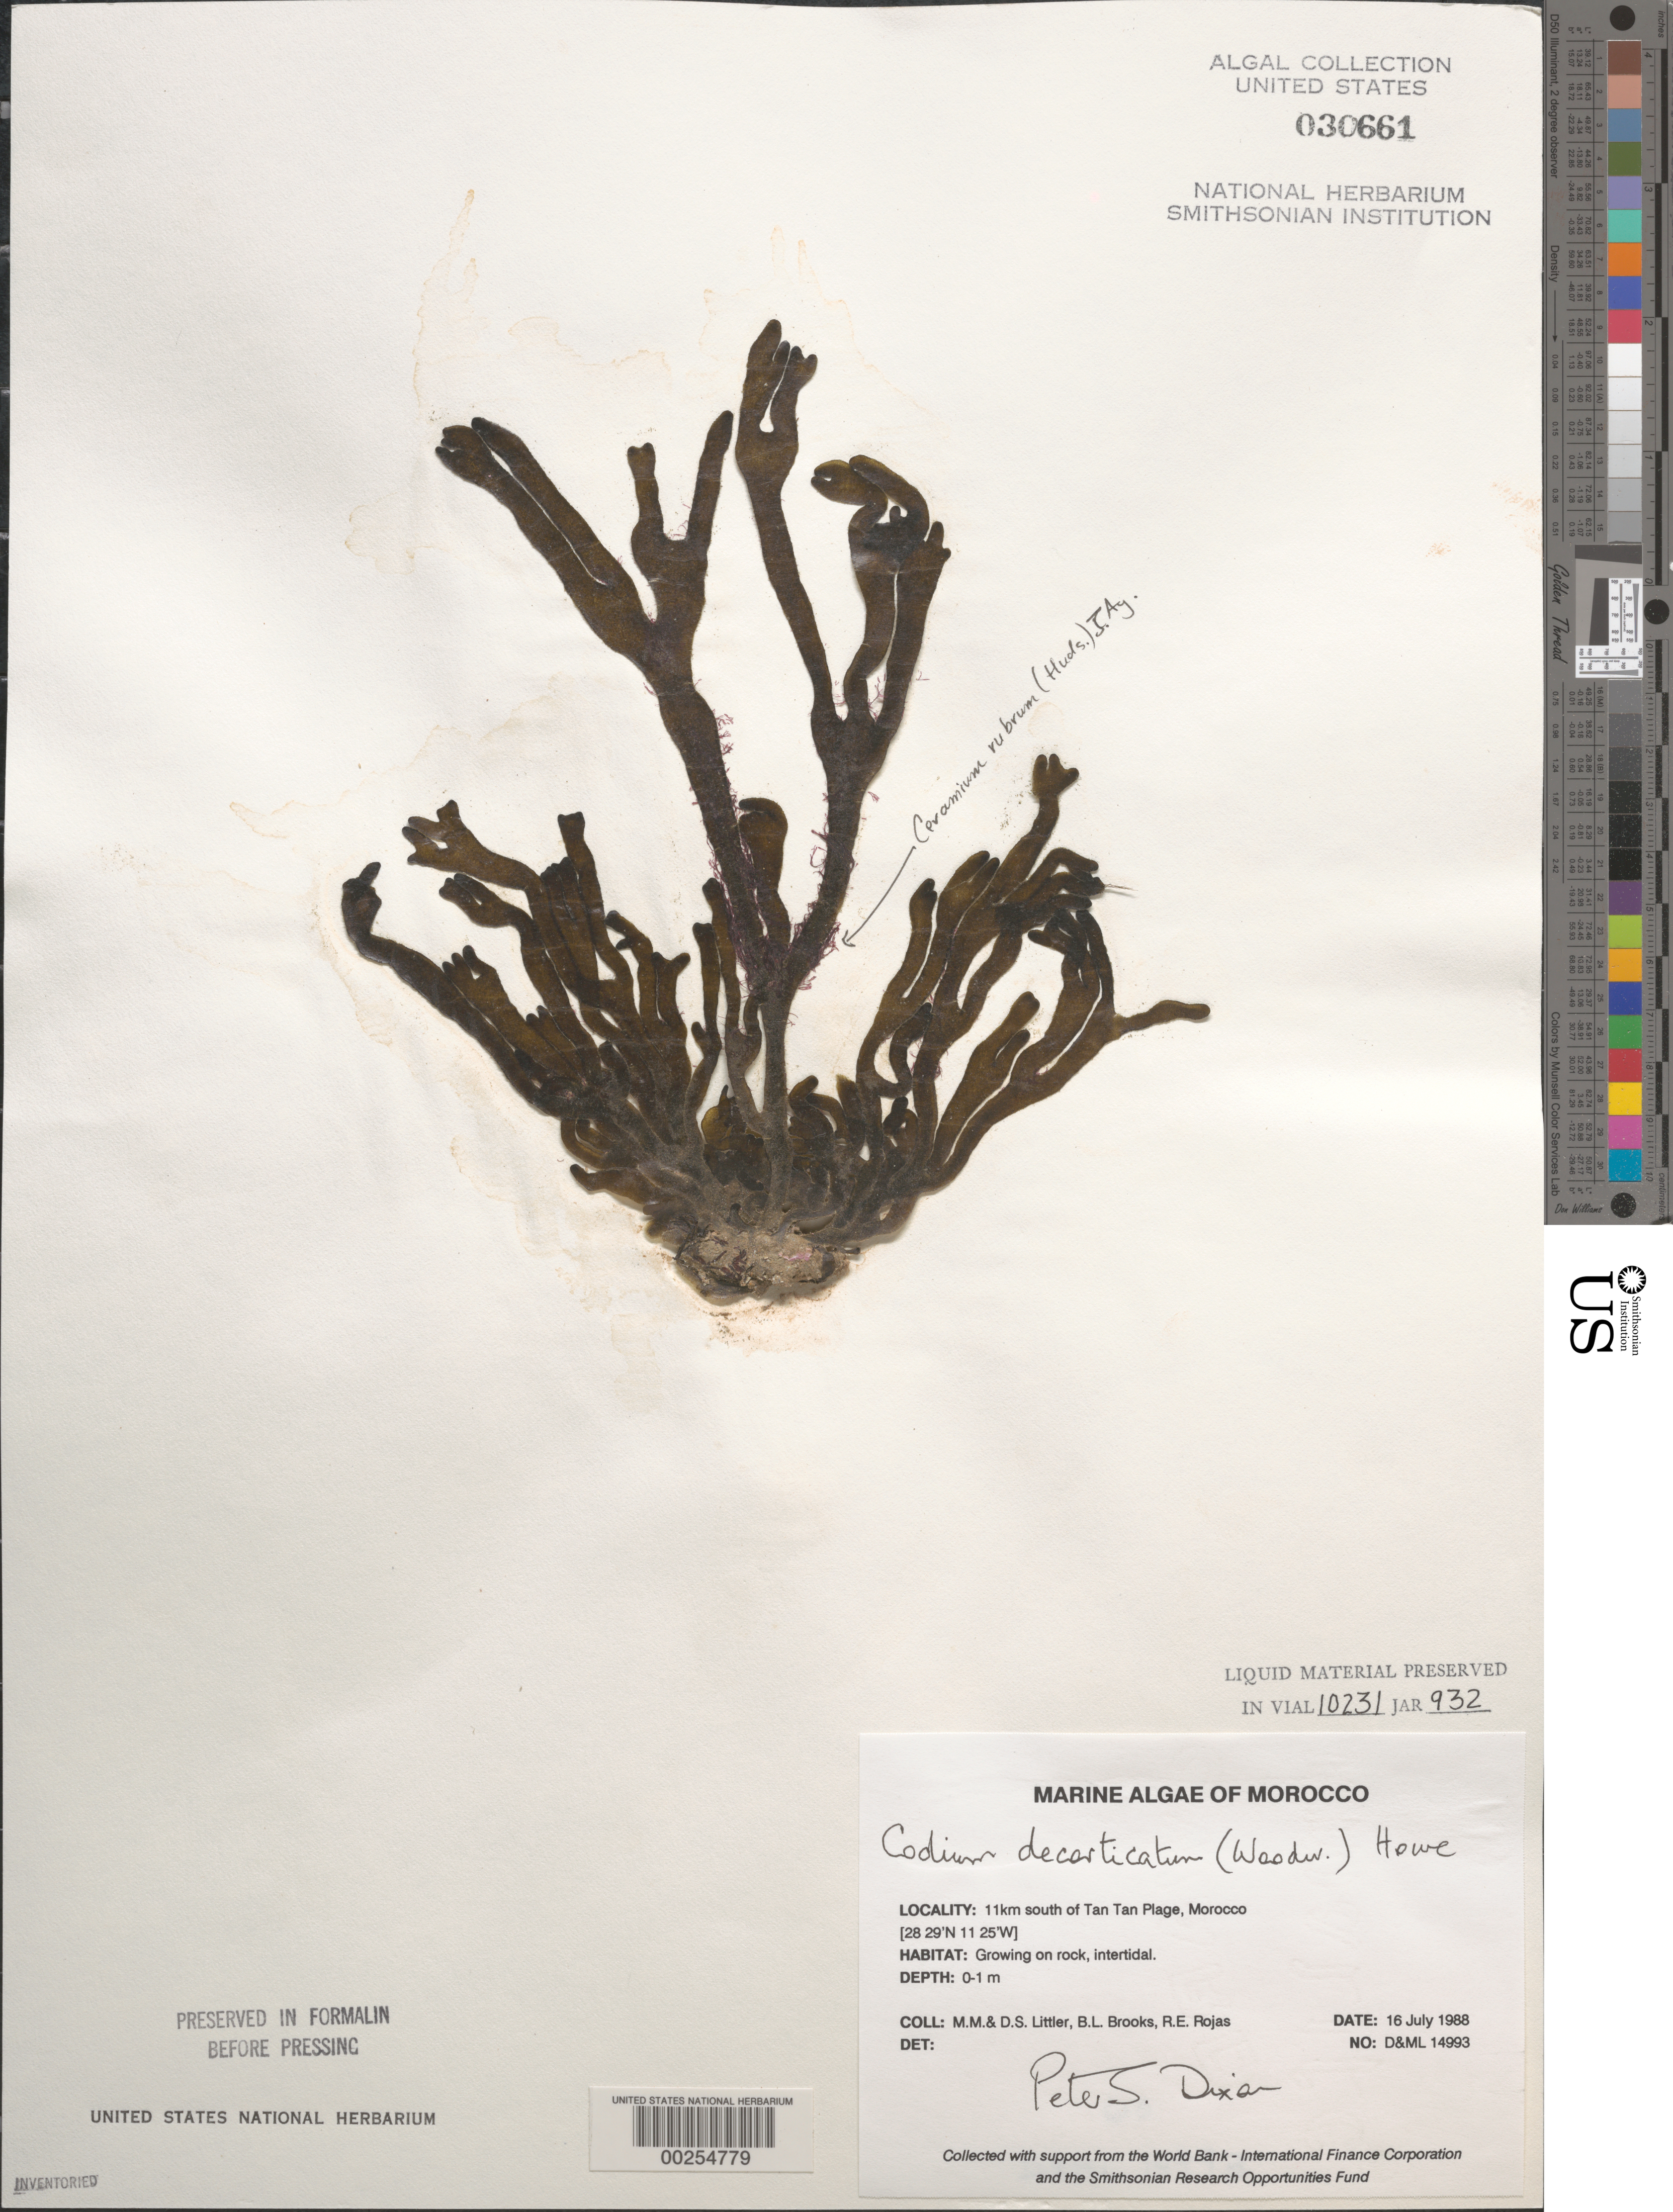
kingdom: Plantae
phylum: Chlorophyta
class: Ulvophyceae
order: Bryopsidales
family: Codiaceae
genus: Codium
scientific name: Codium decorticatum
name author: (Woodw.) M. Howe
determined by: Dixon, P. S.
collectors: M. M. Littler, D. S. Littler, B. Brooks & R. Rojas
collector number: D&ML 14993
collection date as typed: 16 Jul 1988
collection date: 1988-07-16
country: Morocco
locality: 11 km south of Tan Tan Plage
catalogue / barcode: US 30661